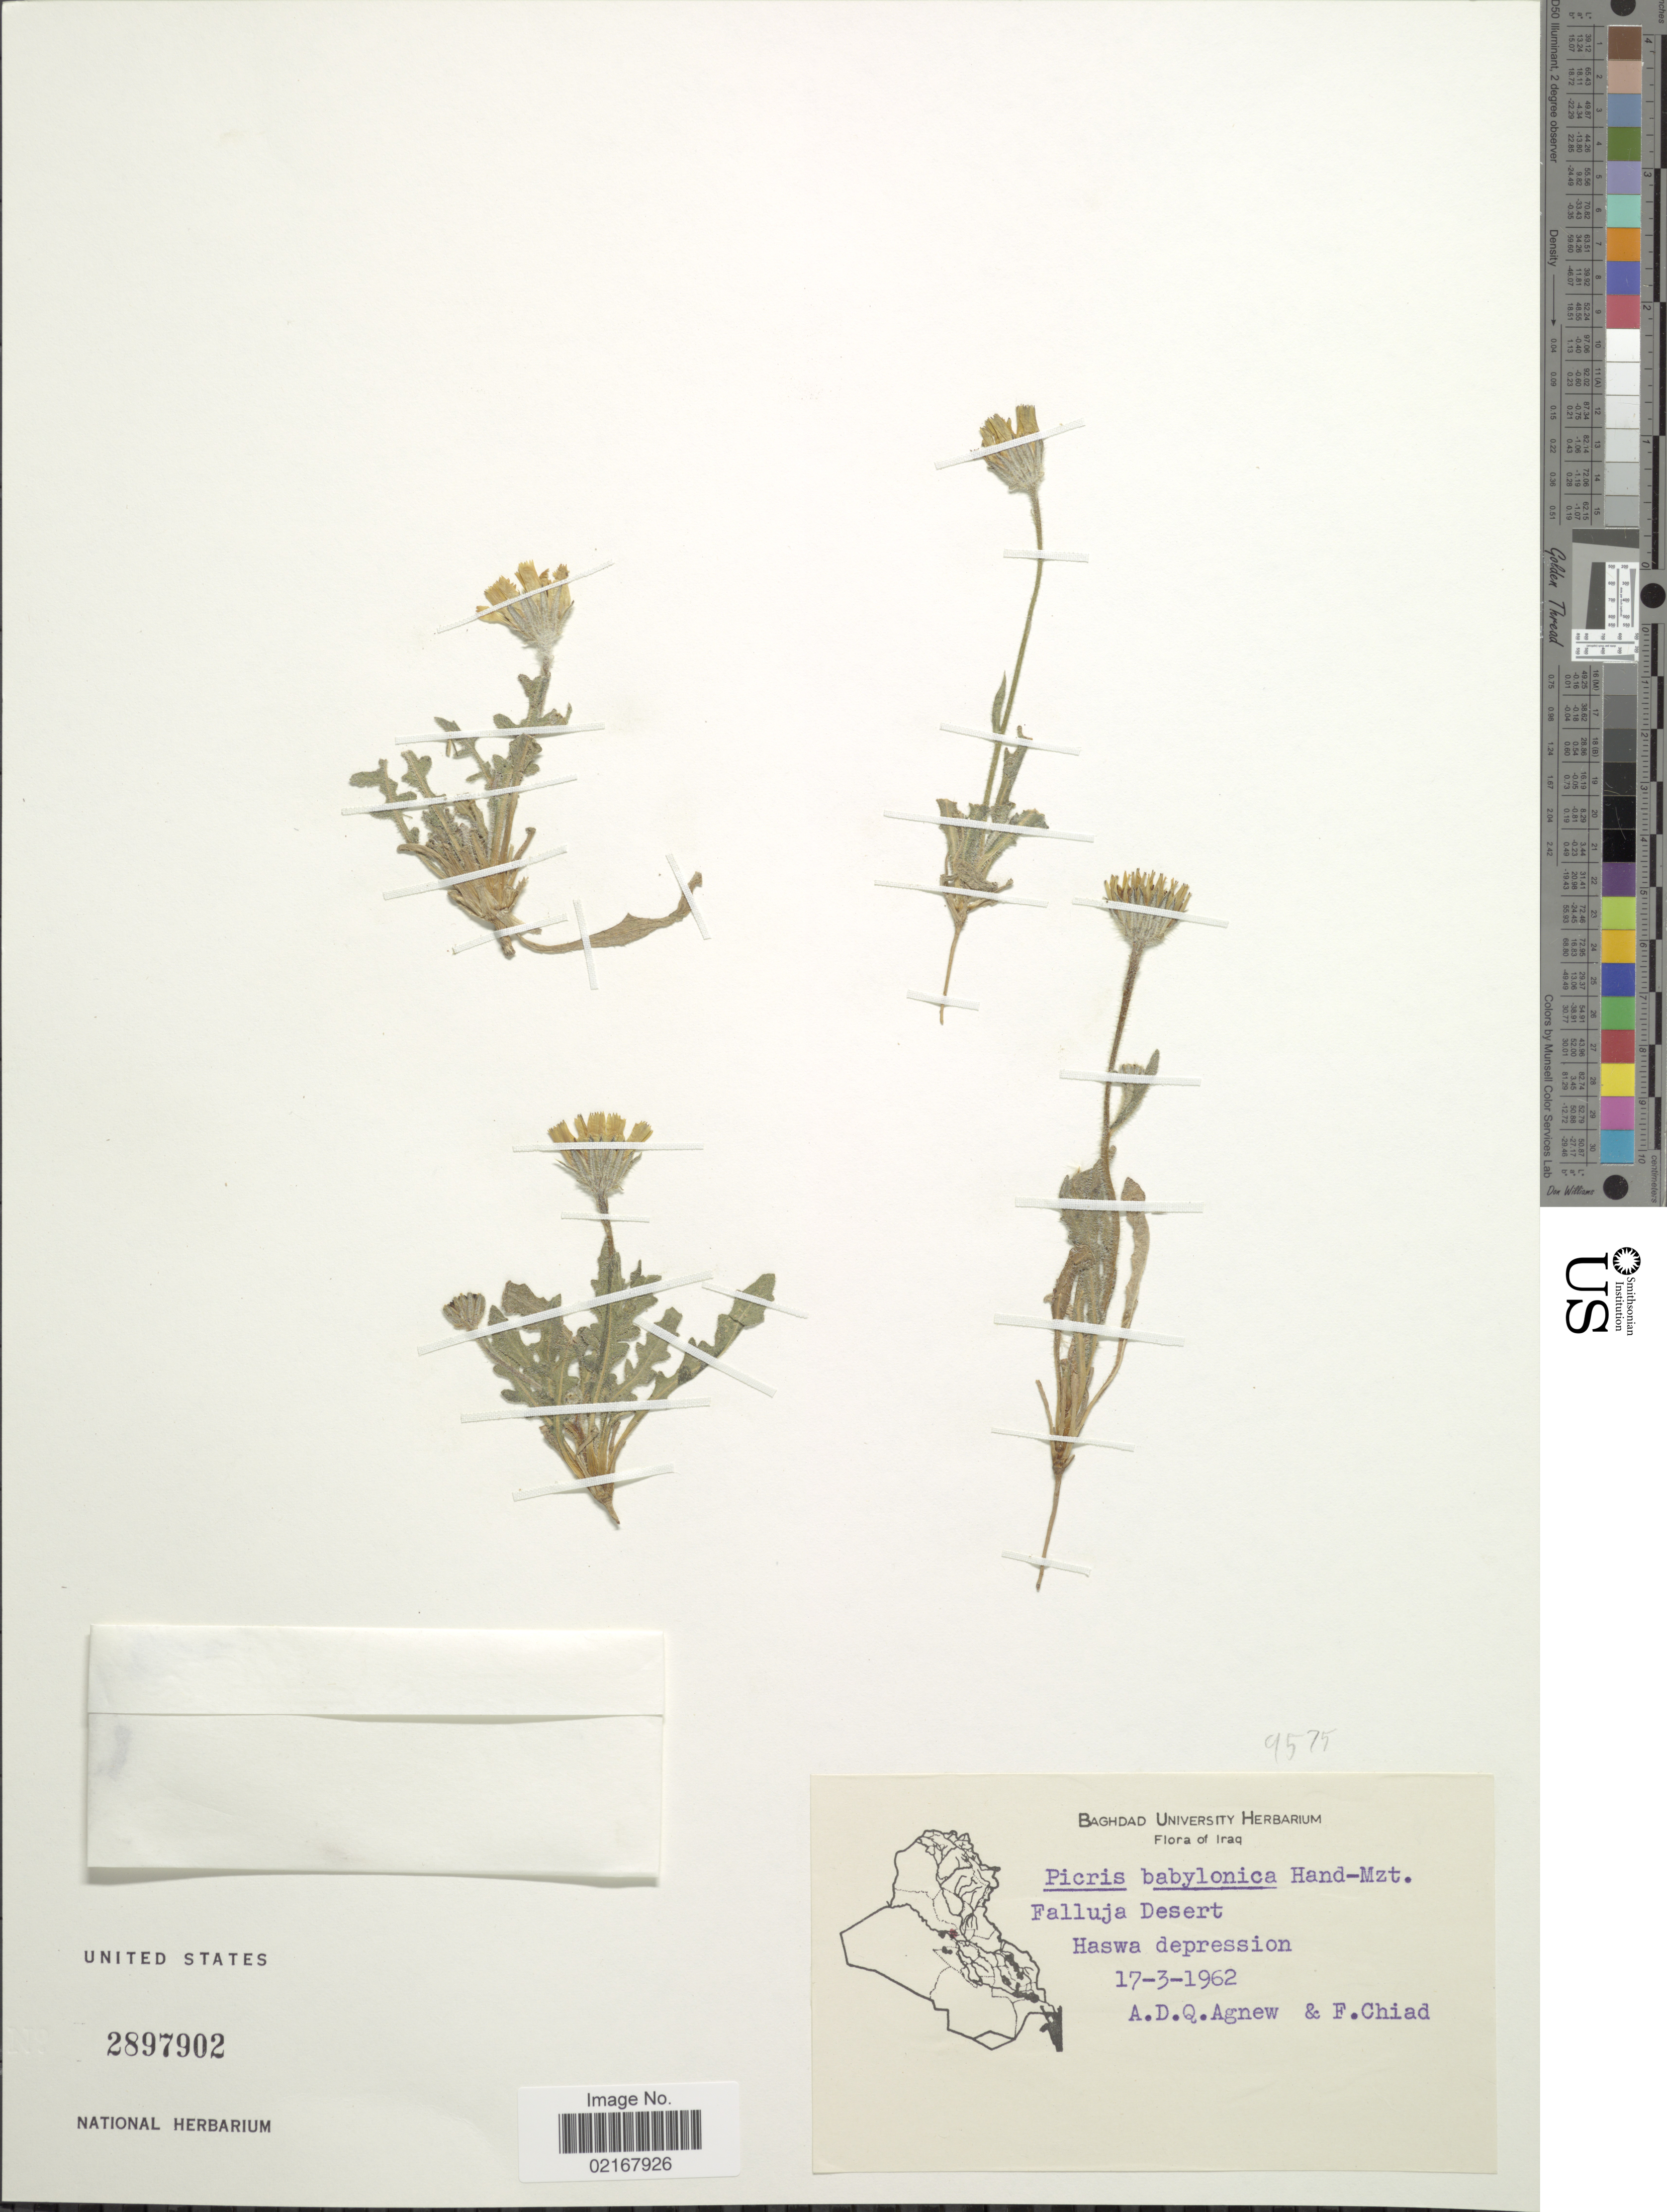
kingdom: Plantae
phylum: Tracheophyta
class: Magnoliopsida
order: Asterales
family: Asteraceae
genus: Picris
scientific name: Picris babylonica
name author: Hand.-Mazz.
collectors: A. D. Agnew & F. Chiad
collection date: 1962-03-17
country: Iraq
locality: Falluja Desert, Haswa depression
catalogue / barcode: US 2897902